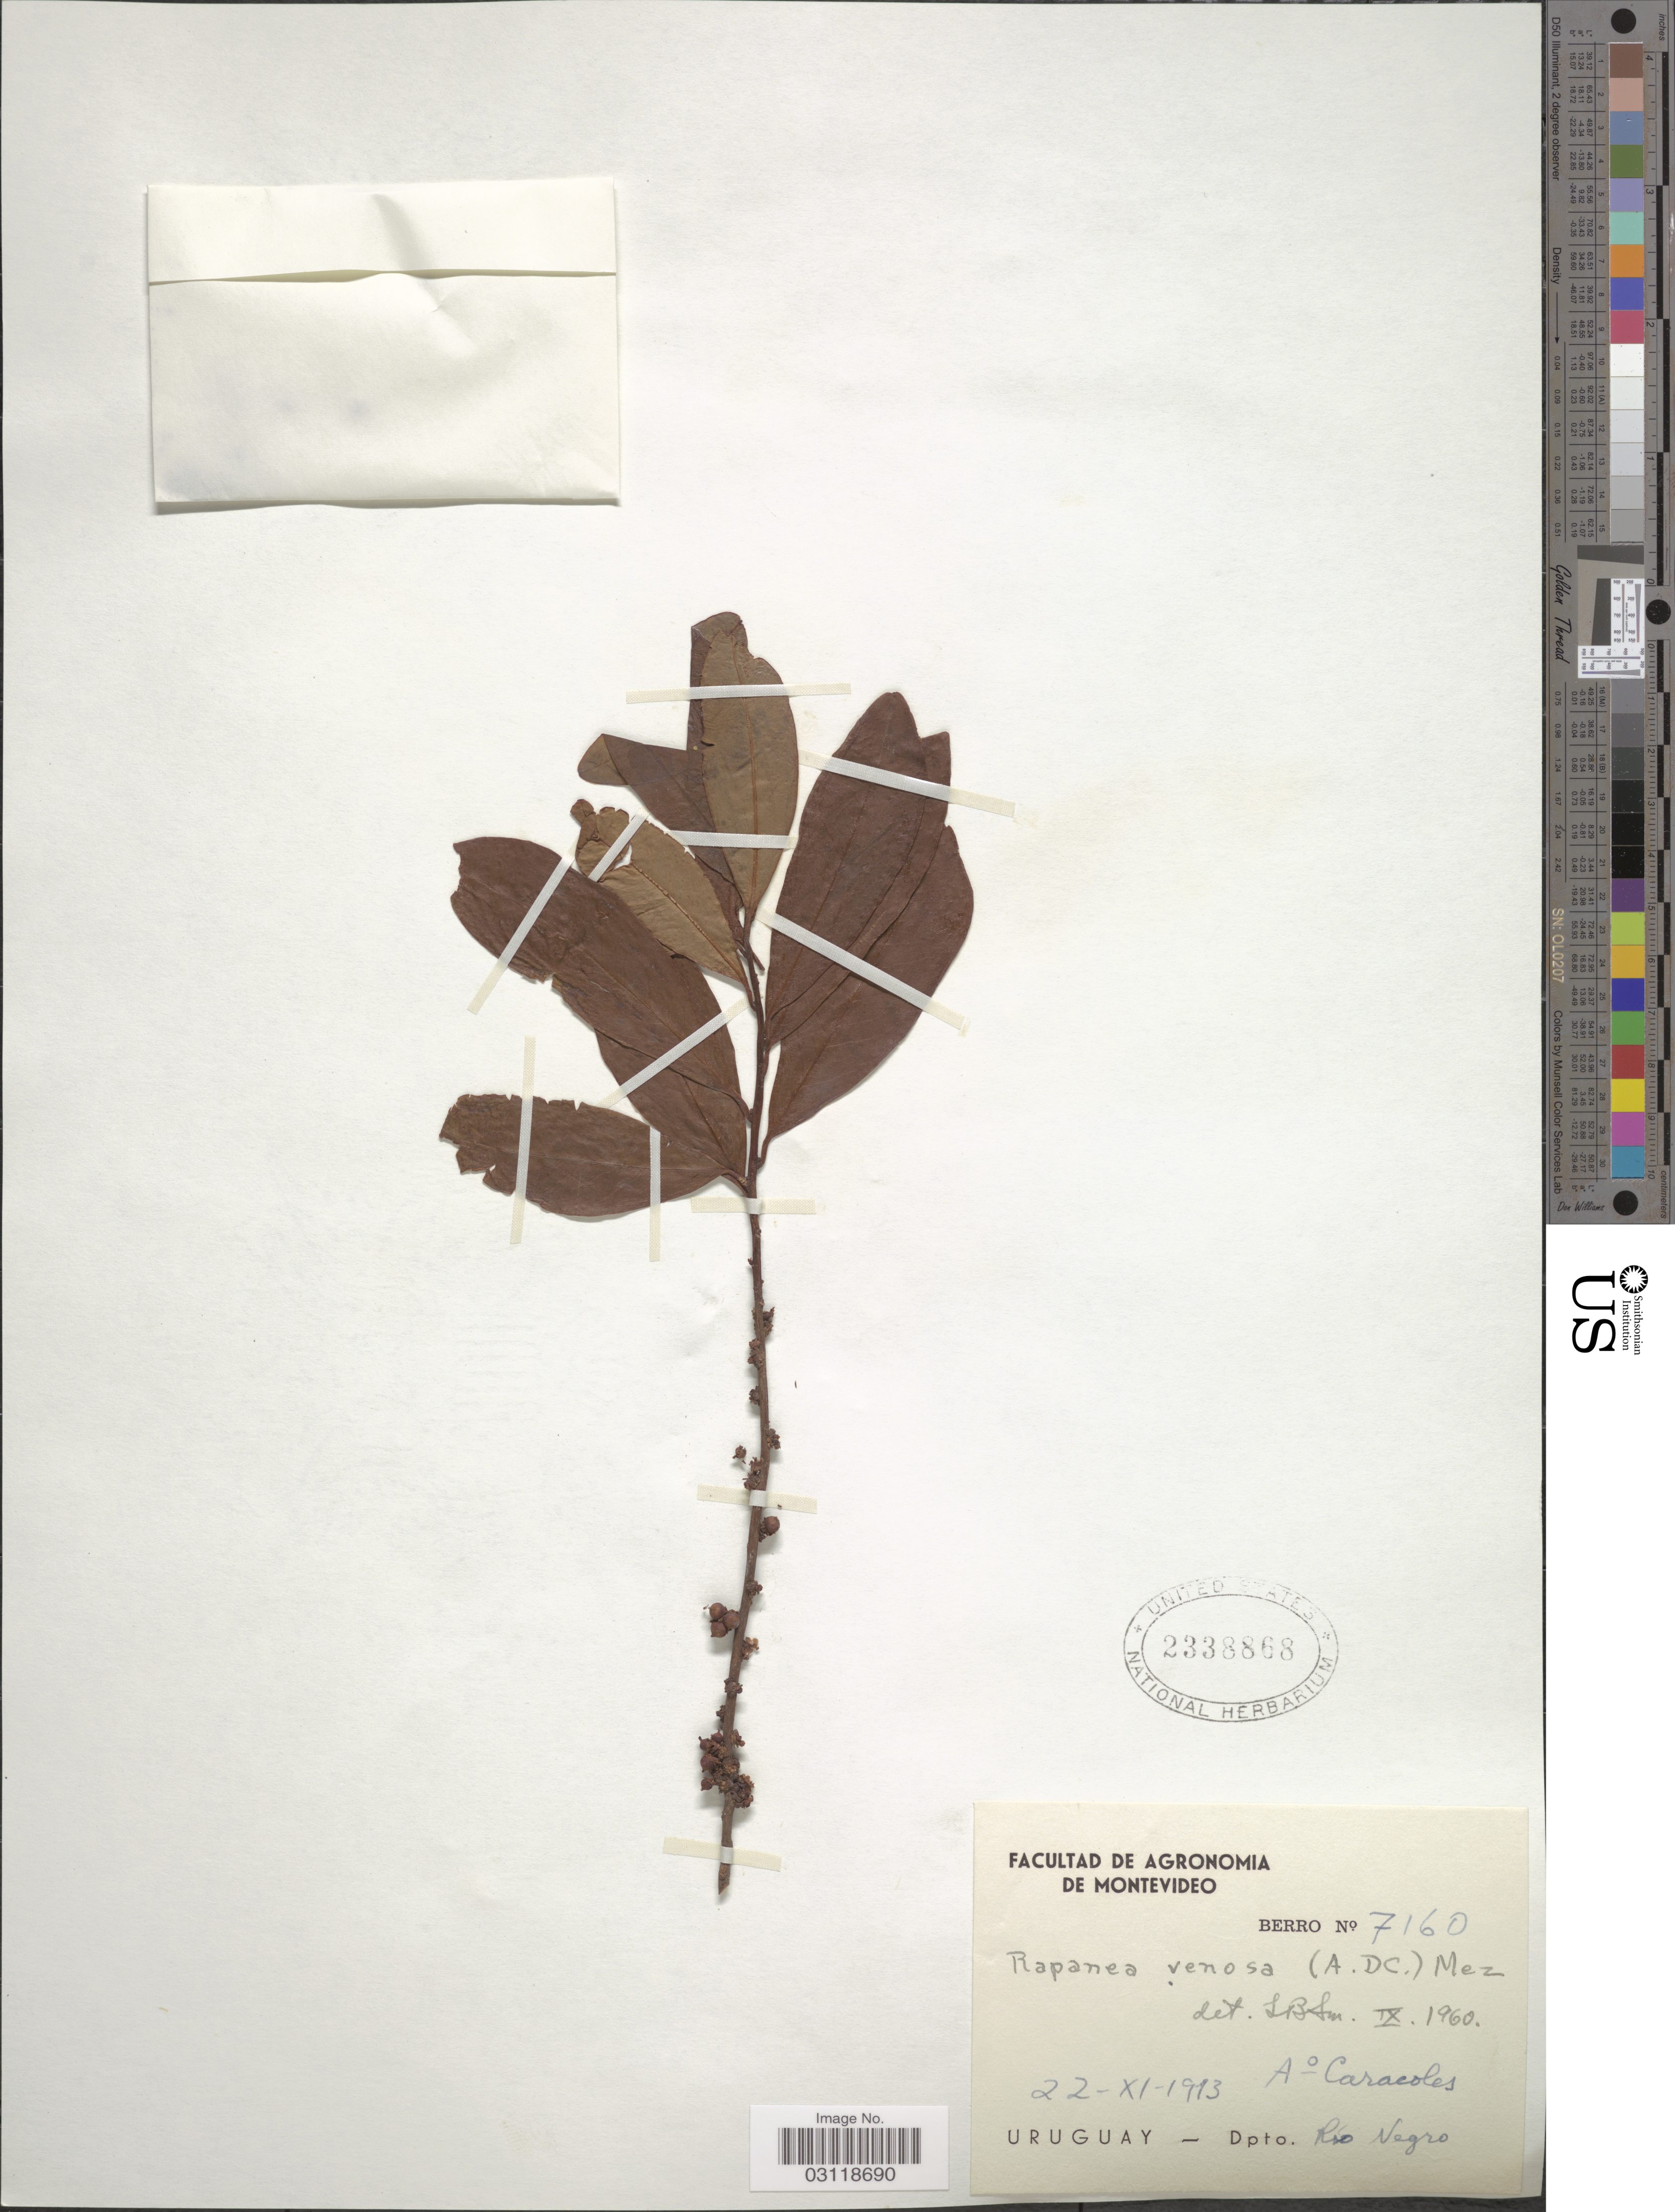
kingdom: Plantae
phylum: Tracheophyta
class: Magnoliopsida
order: Ericales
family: Primulaceae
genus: Rapanea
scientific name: Rapanea venosa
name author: (A. DC.) Mez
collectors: Berro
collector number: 7160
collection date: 1913-11-22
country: Uruguay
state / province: Rio Negro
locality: A° Caracoles. Dpto. Río Negro.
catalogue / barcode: US 2338868